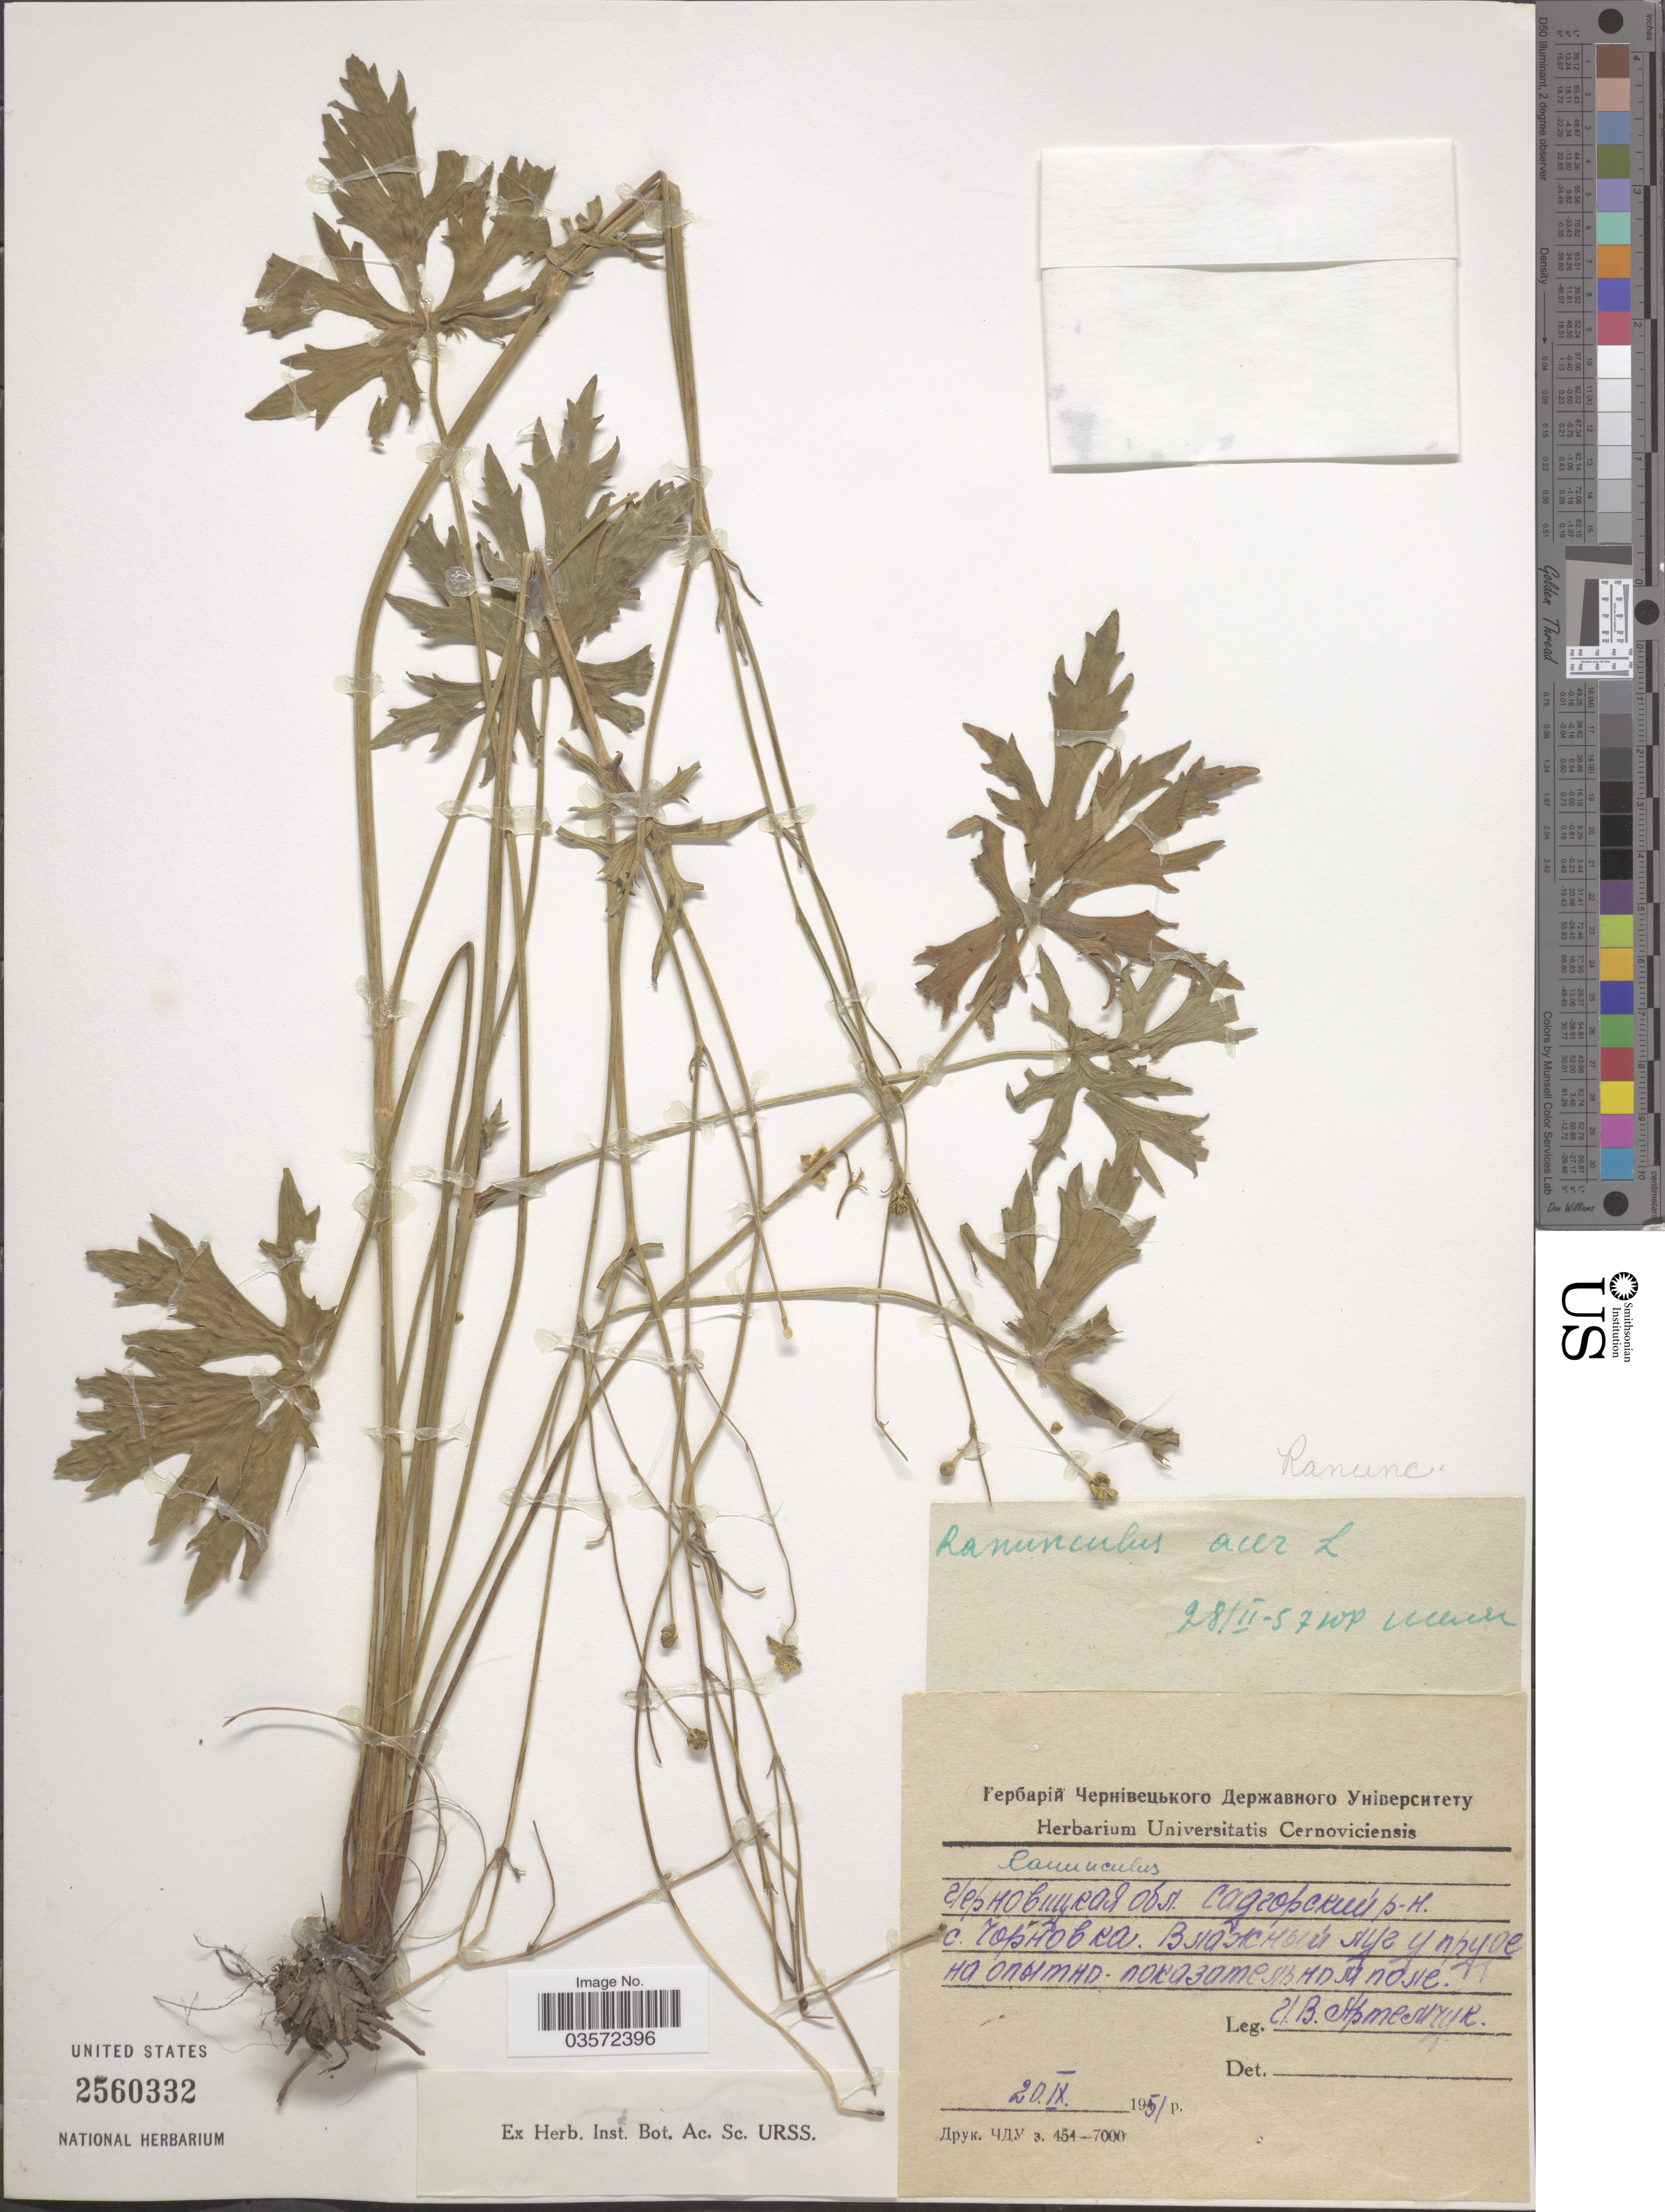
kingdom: Plantae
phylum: Tracheophyta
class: Magnoliopsida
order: Ranunculales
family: Ranunculaceae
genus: Ranunculus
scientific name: Ranunculus acer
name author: L.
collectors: I. Atemchuk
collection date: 1951-09-20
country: Ukraine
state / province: Chernivtsi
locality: Sadhirskyy Rayon, village Chornovka, Mt. Magura.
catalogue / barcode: US 2560332